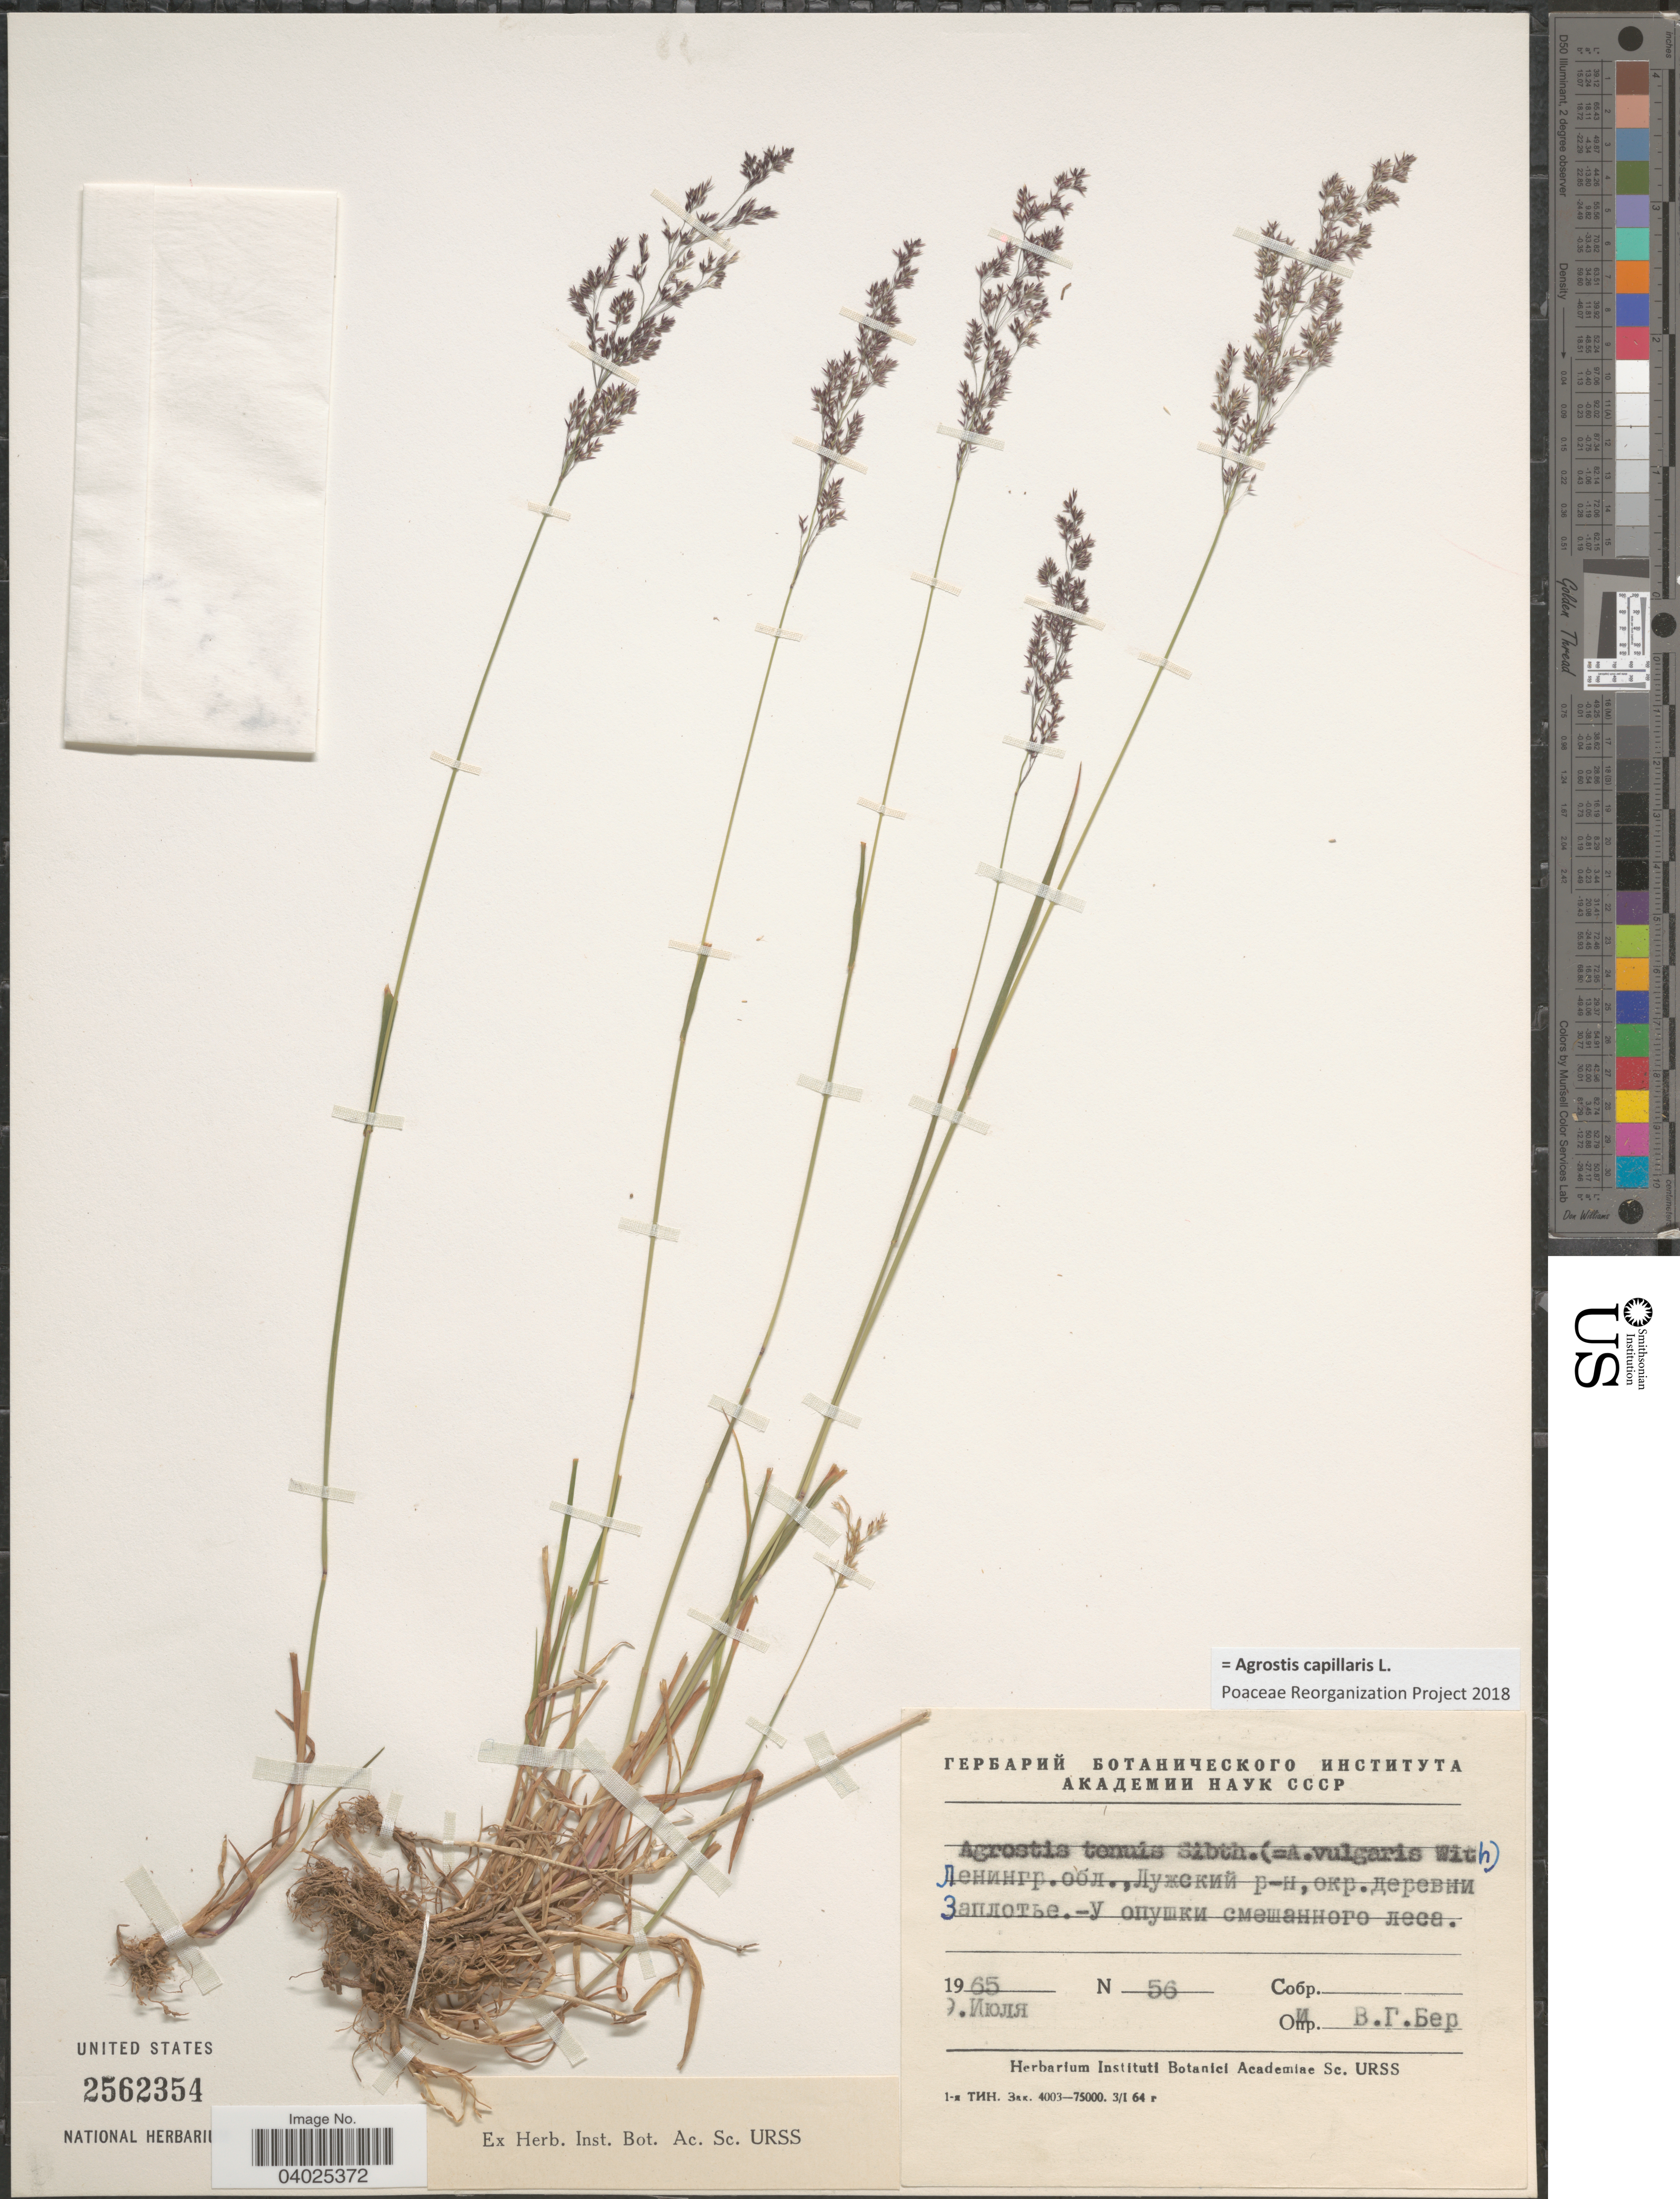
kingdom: Plantae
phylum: Tracheophyta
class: Liliopsida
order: Poales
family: Poaceae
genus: Agrostis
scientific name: Agrostis capillaris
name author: L.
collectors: V. Ber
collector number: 56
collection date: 1965-07-09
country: Russian Federation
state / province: Leningrad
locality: District Luzhskiy, vicinity of village Zaplotye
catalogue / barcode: US 2562354